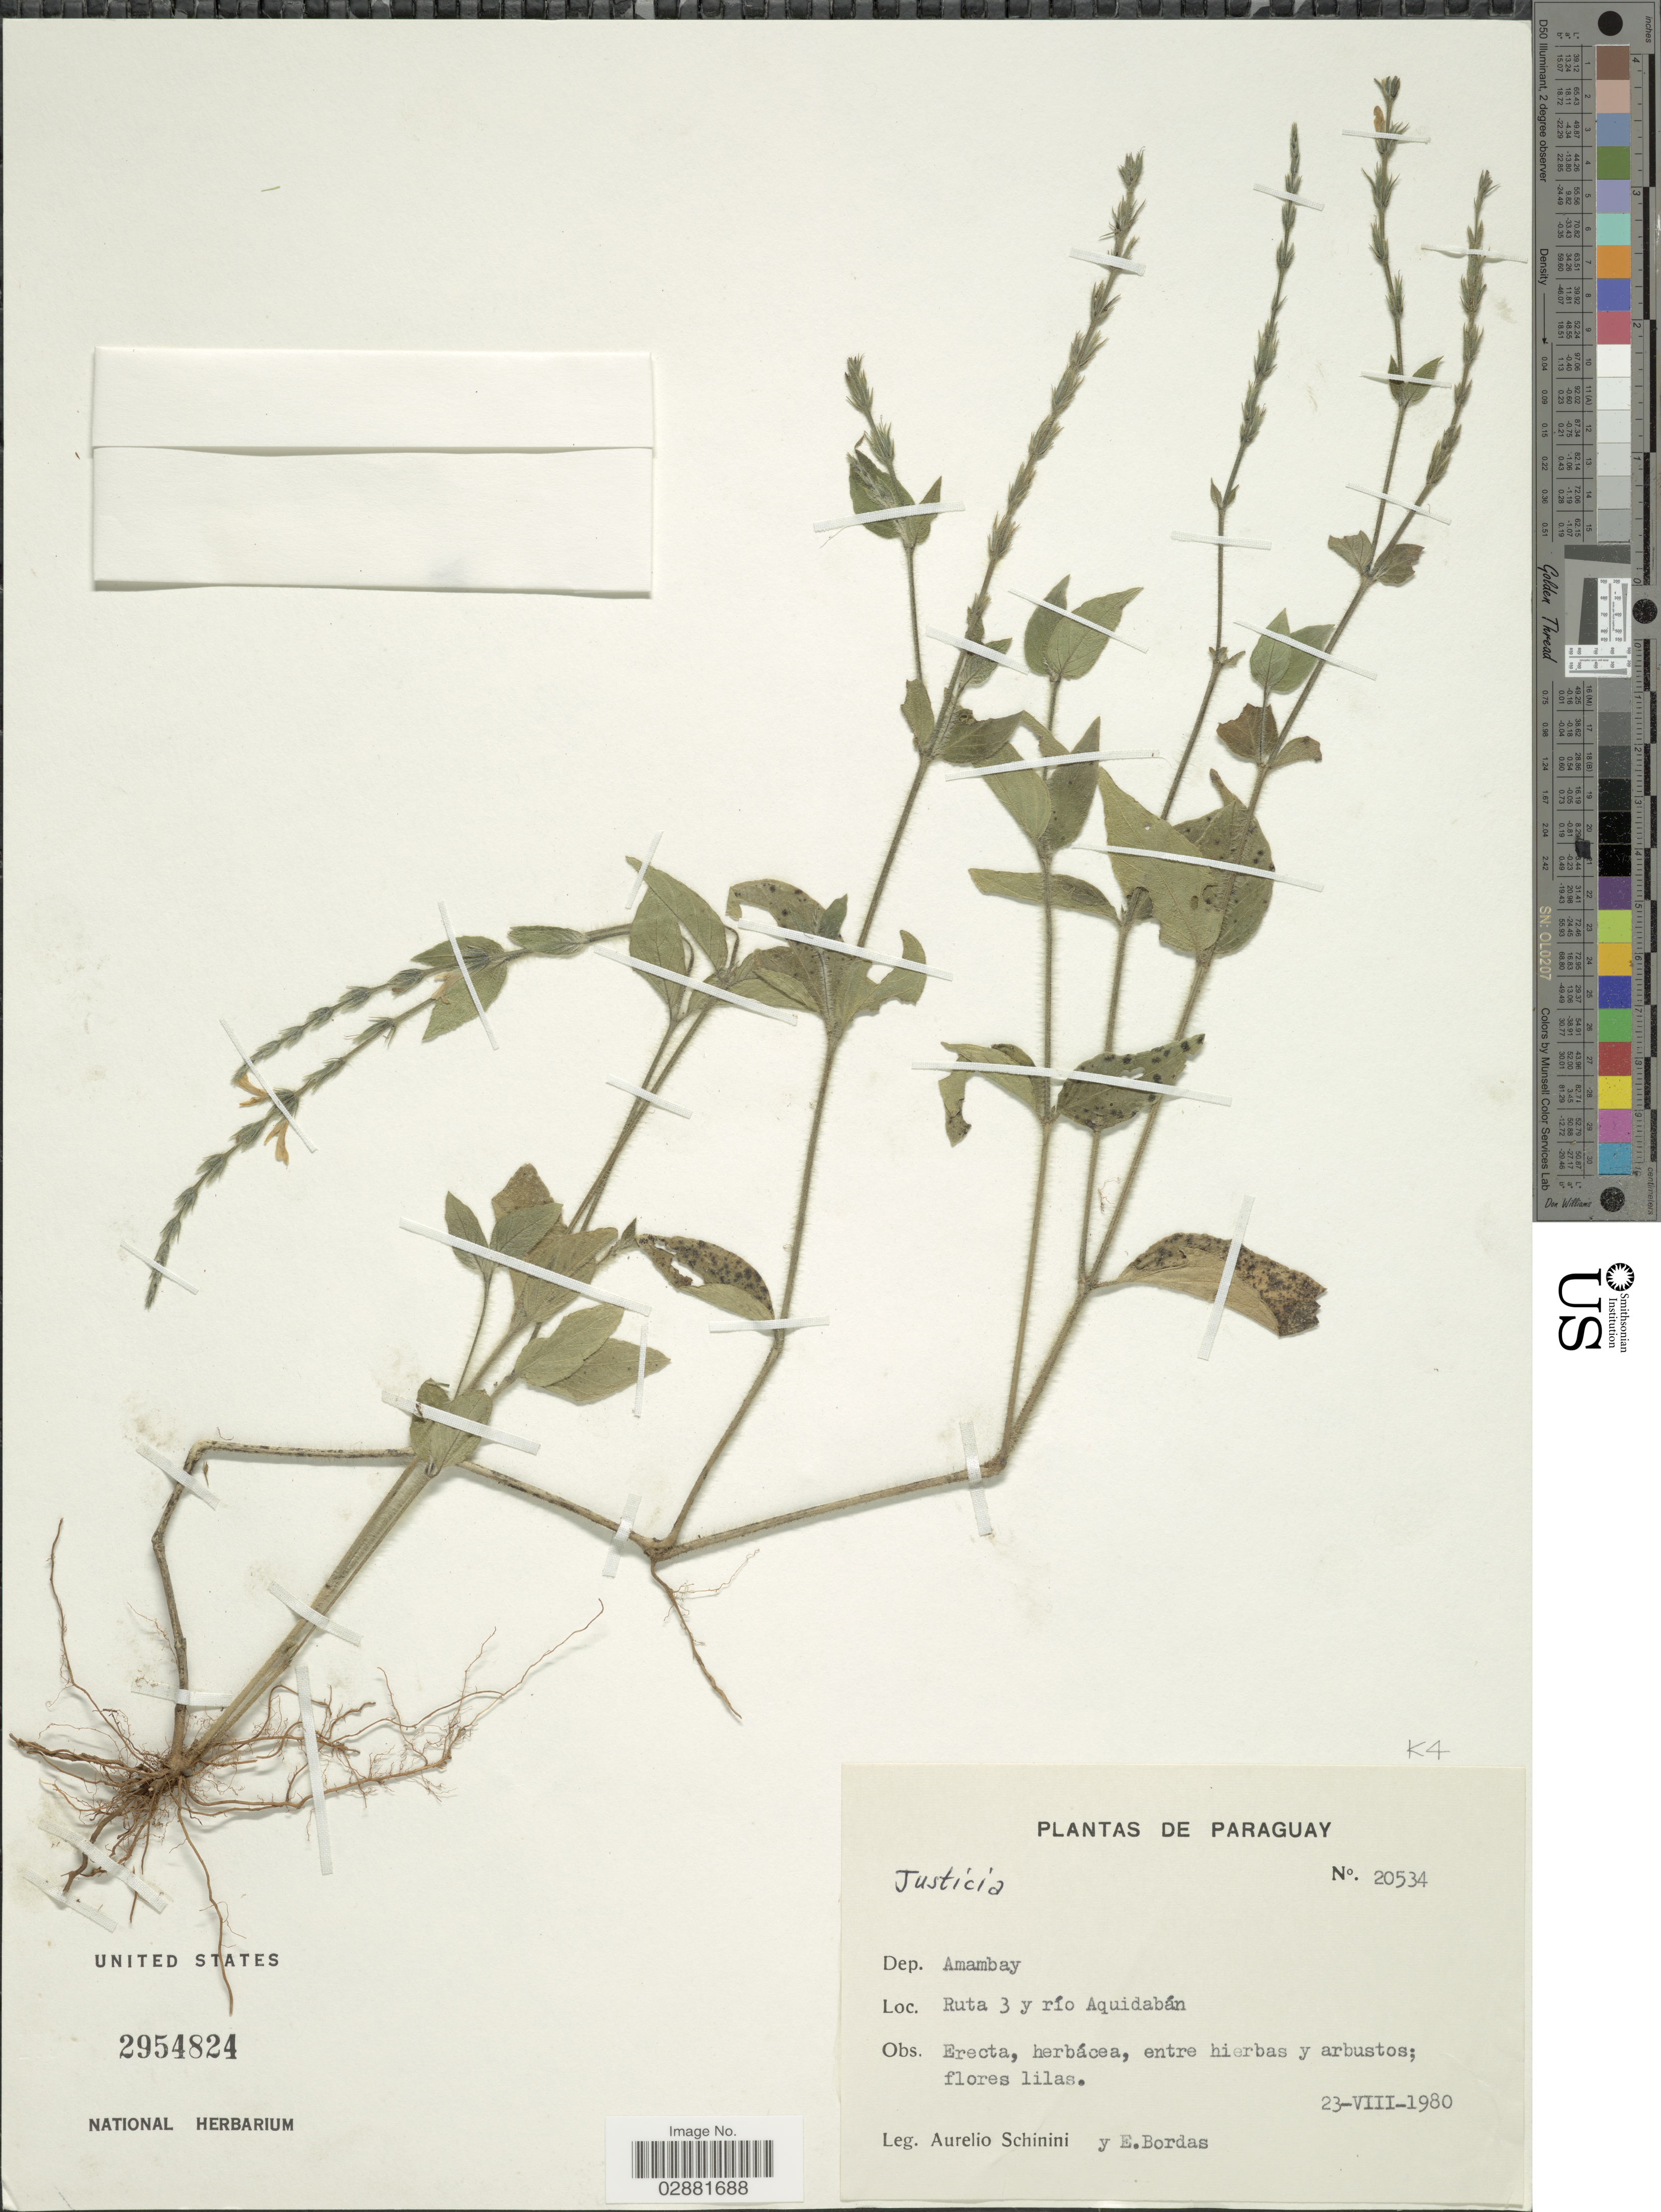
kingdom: Plantae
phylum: Tracheophyta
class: Magnoliopsida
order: Lamiales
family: Acanthaceae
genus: Justicia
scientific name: Justicia sp.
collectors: A. Schinini & E. Bordas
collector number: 20534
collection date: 1980-08-23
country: Paraguay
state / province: Amambay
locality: Dep. Amambay, Ruta 3 y río Aquidabán.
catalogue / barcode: US 2954824